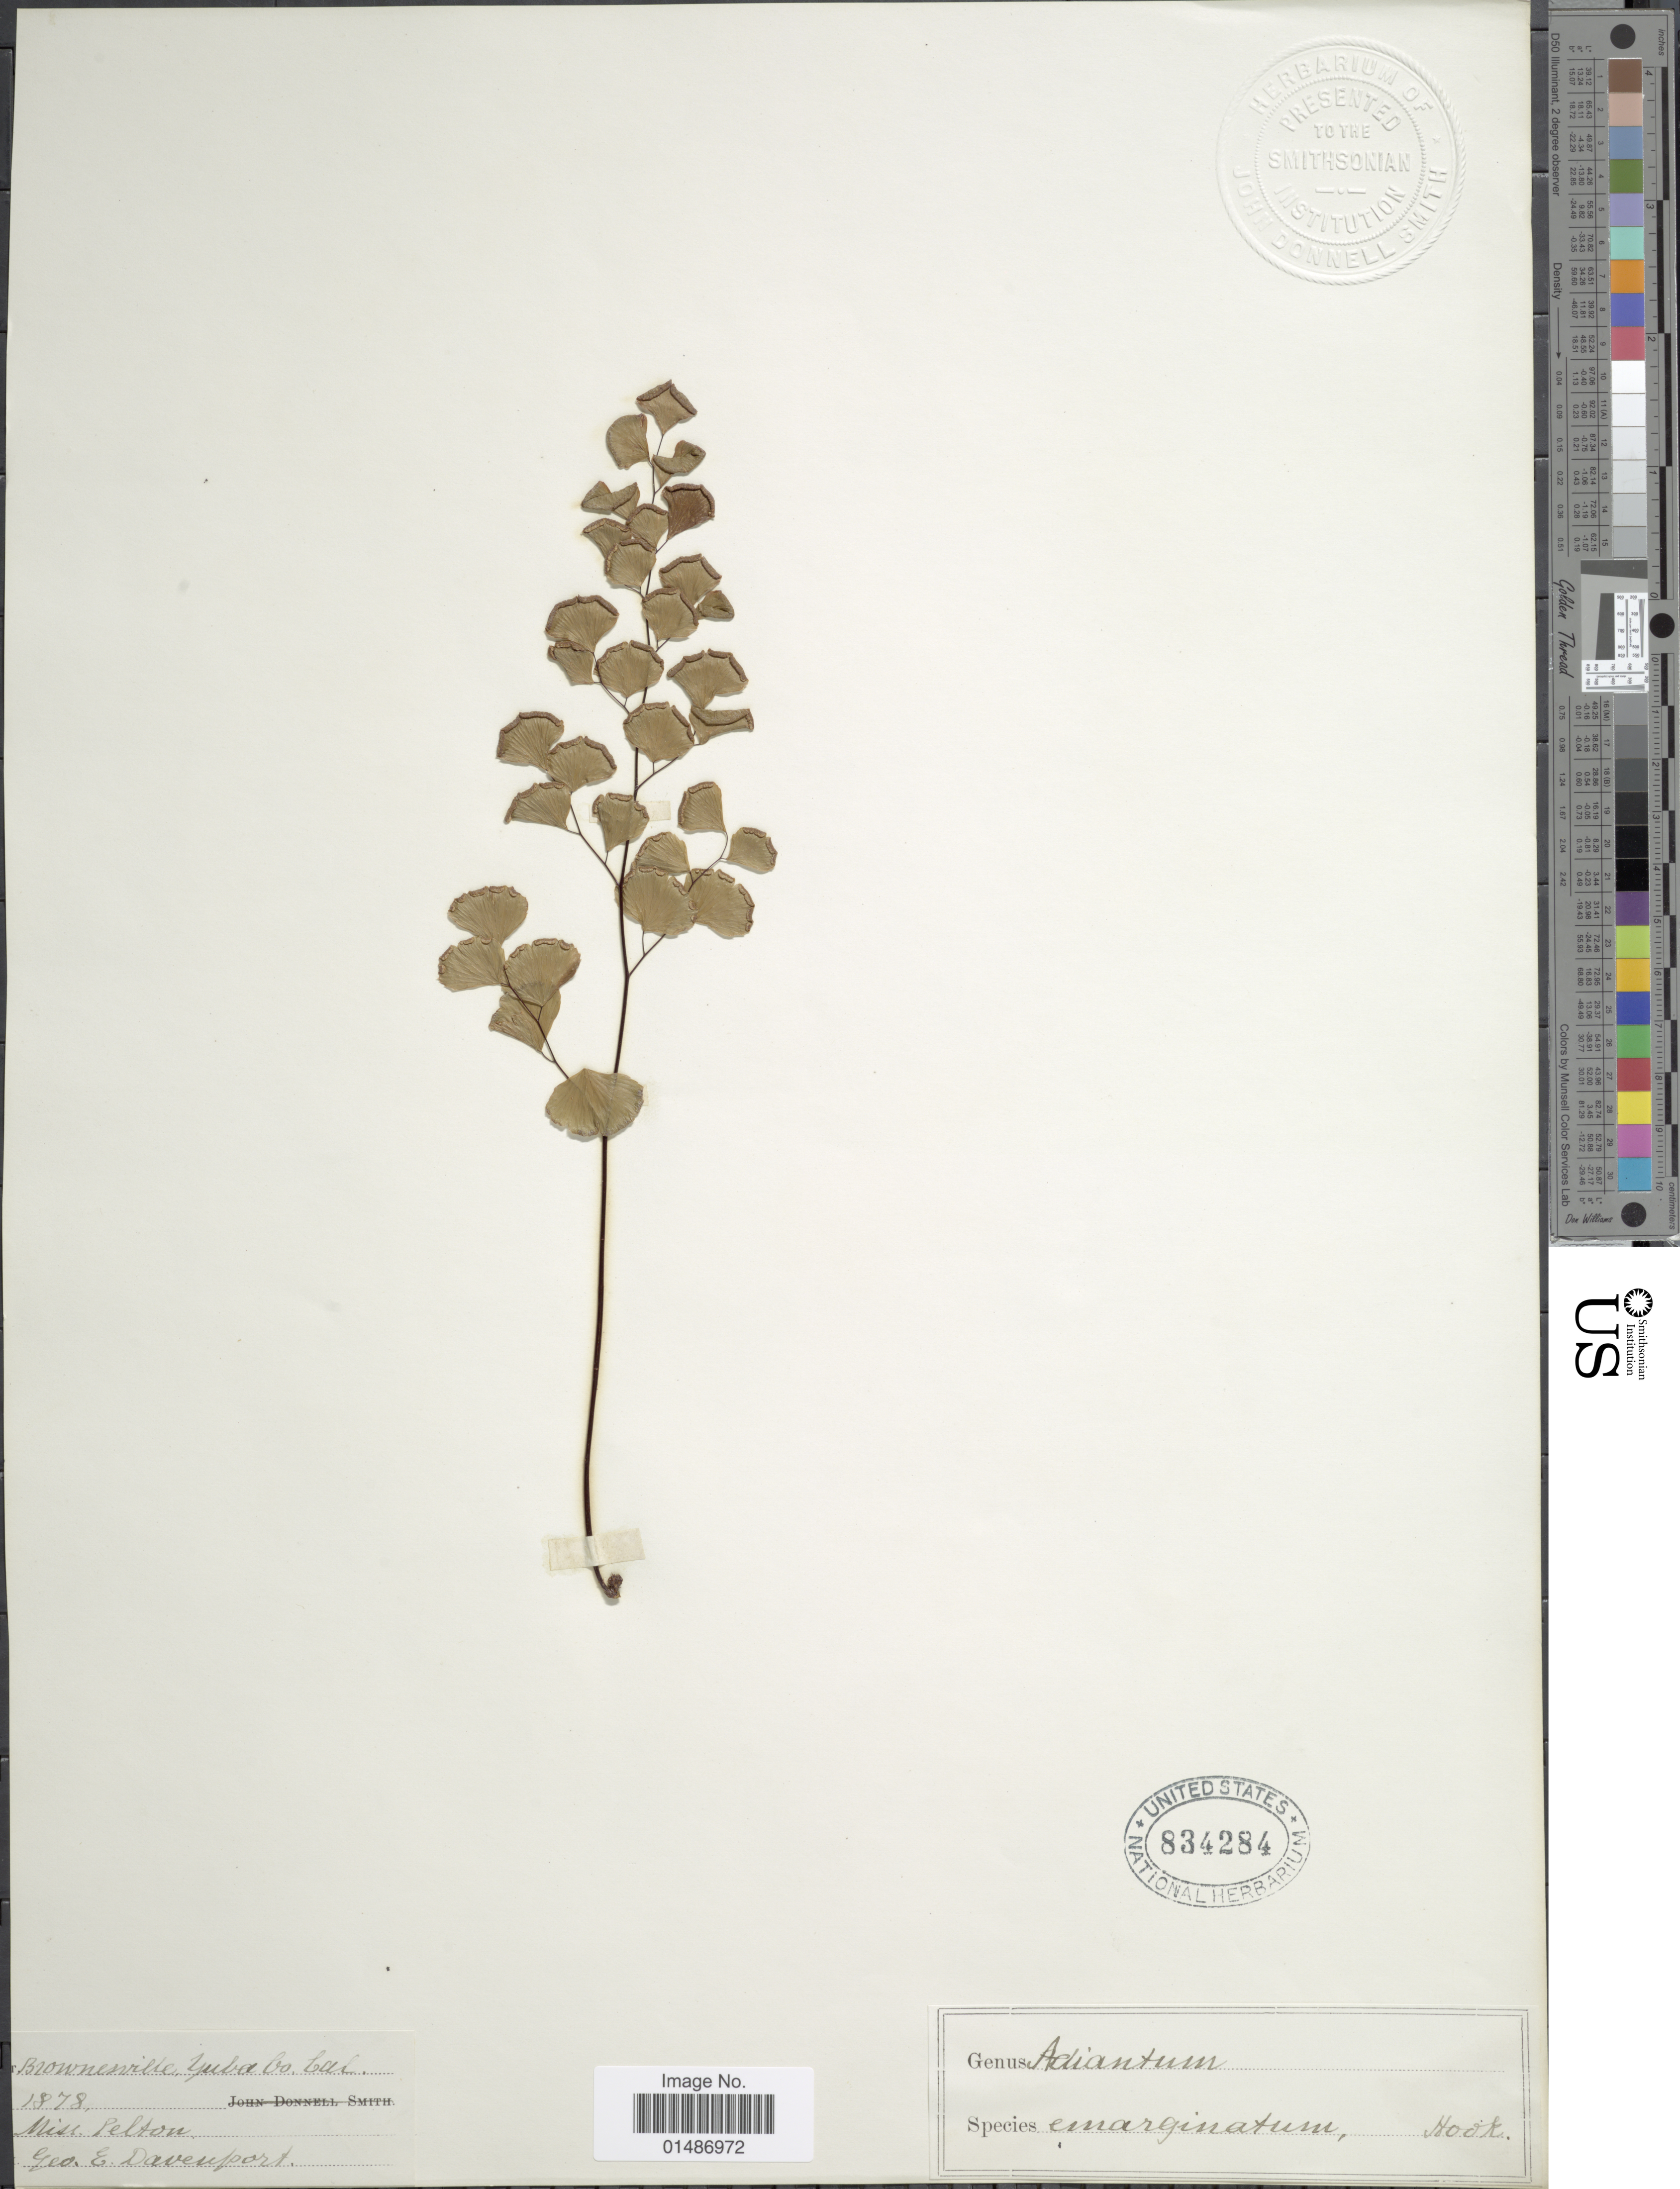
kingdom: Plantae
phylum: Tracheophyta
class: Polypodiopsida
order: Polypodiales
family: Pteridaceae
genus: Adiantum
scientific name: Adiantum jordanii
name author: C.H. Mull.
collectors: Pelton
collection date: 1878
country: United States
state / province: California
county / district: Yuba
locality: Brownsville, Yuba Co.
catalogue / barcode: US 834284